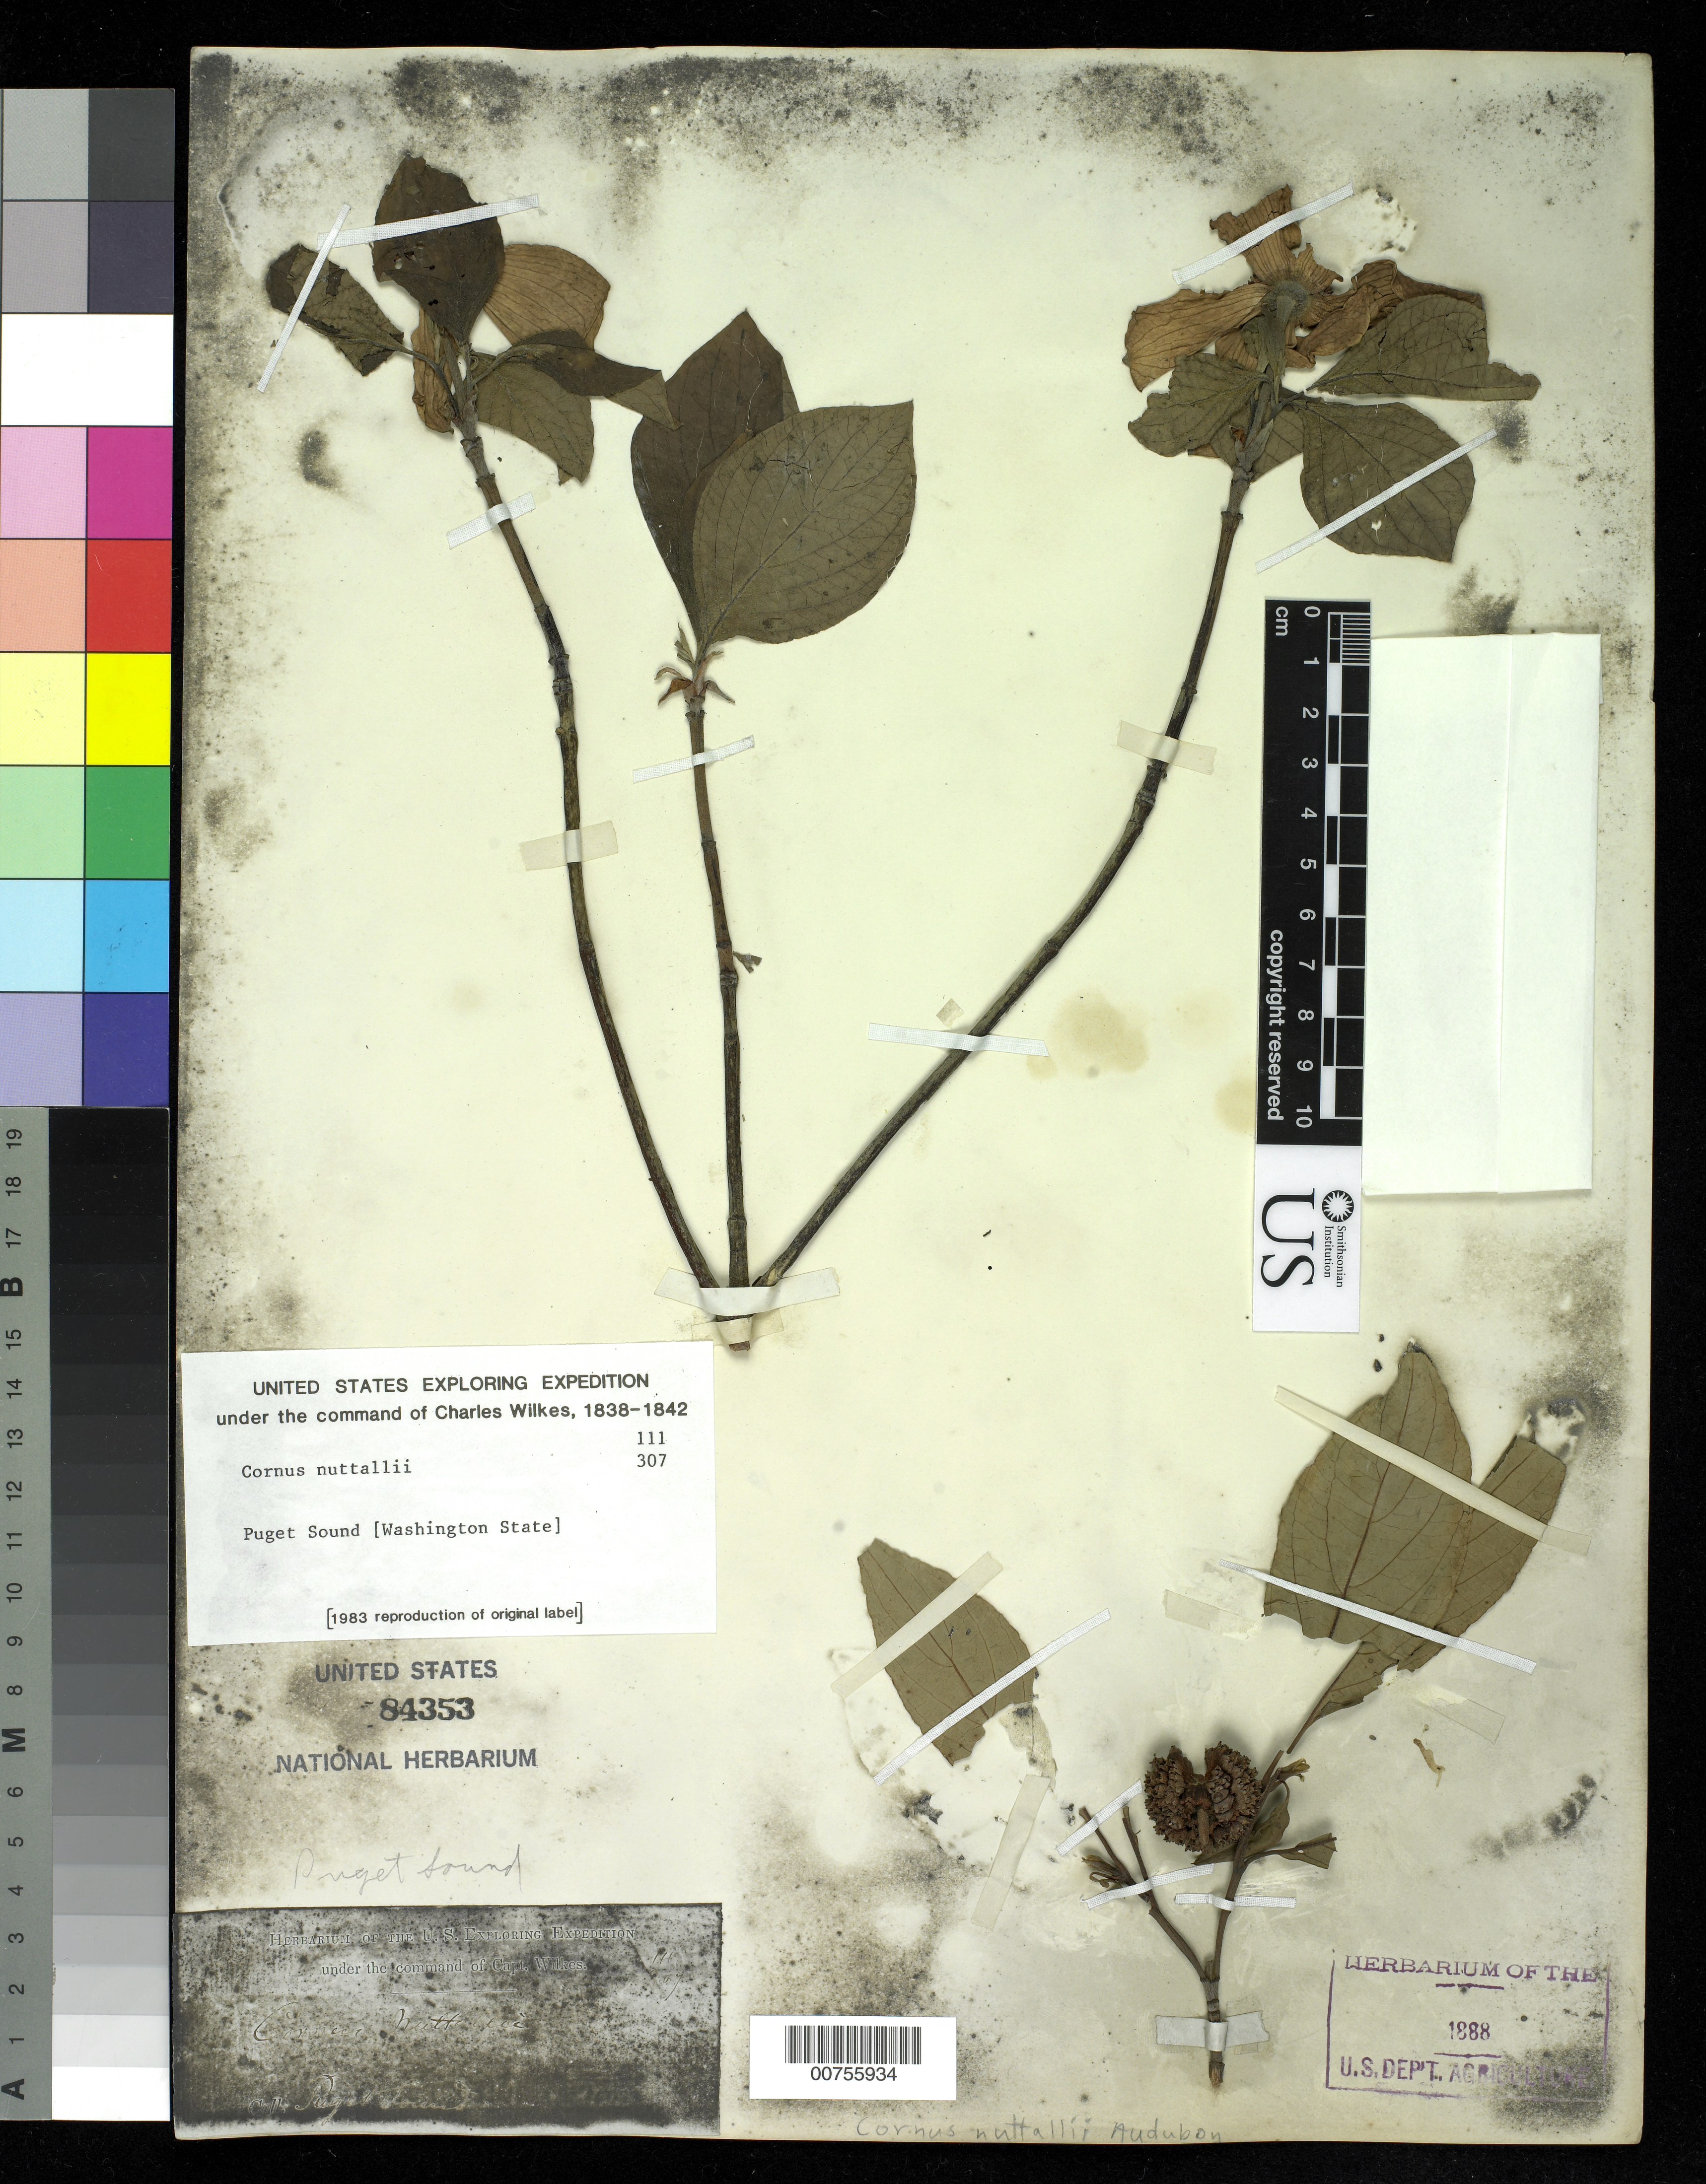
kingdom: Plantae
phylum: Tracheophyta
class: Magnoliopsida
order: Cornales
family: Cornaceae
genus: Cornus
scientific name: Cornus nuttallii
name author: Audubon ex Torr. & A. Gray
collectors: Wilkes Explor. Exped.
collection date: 1838/1842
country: United States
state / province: Washington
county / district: King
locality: Puget Sound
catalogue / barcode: US 84353